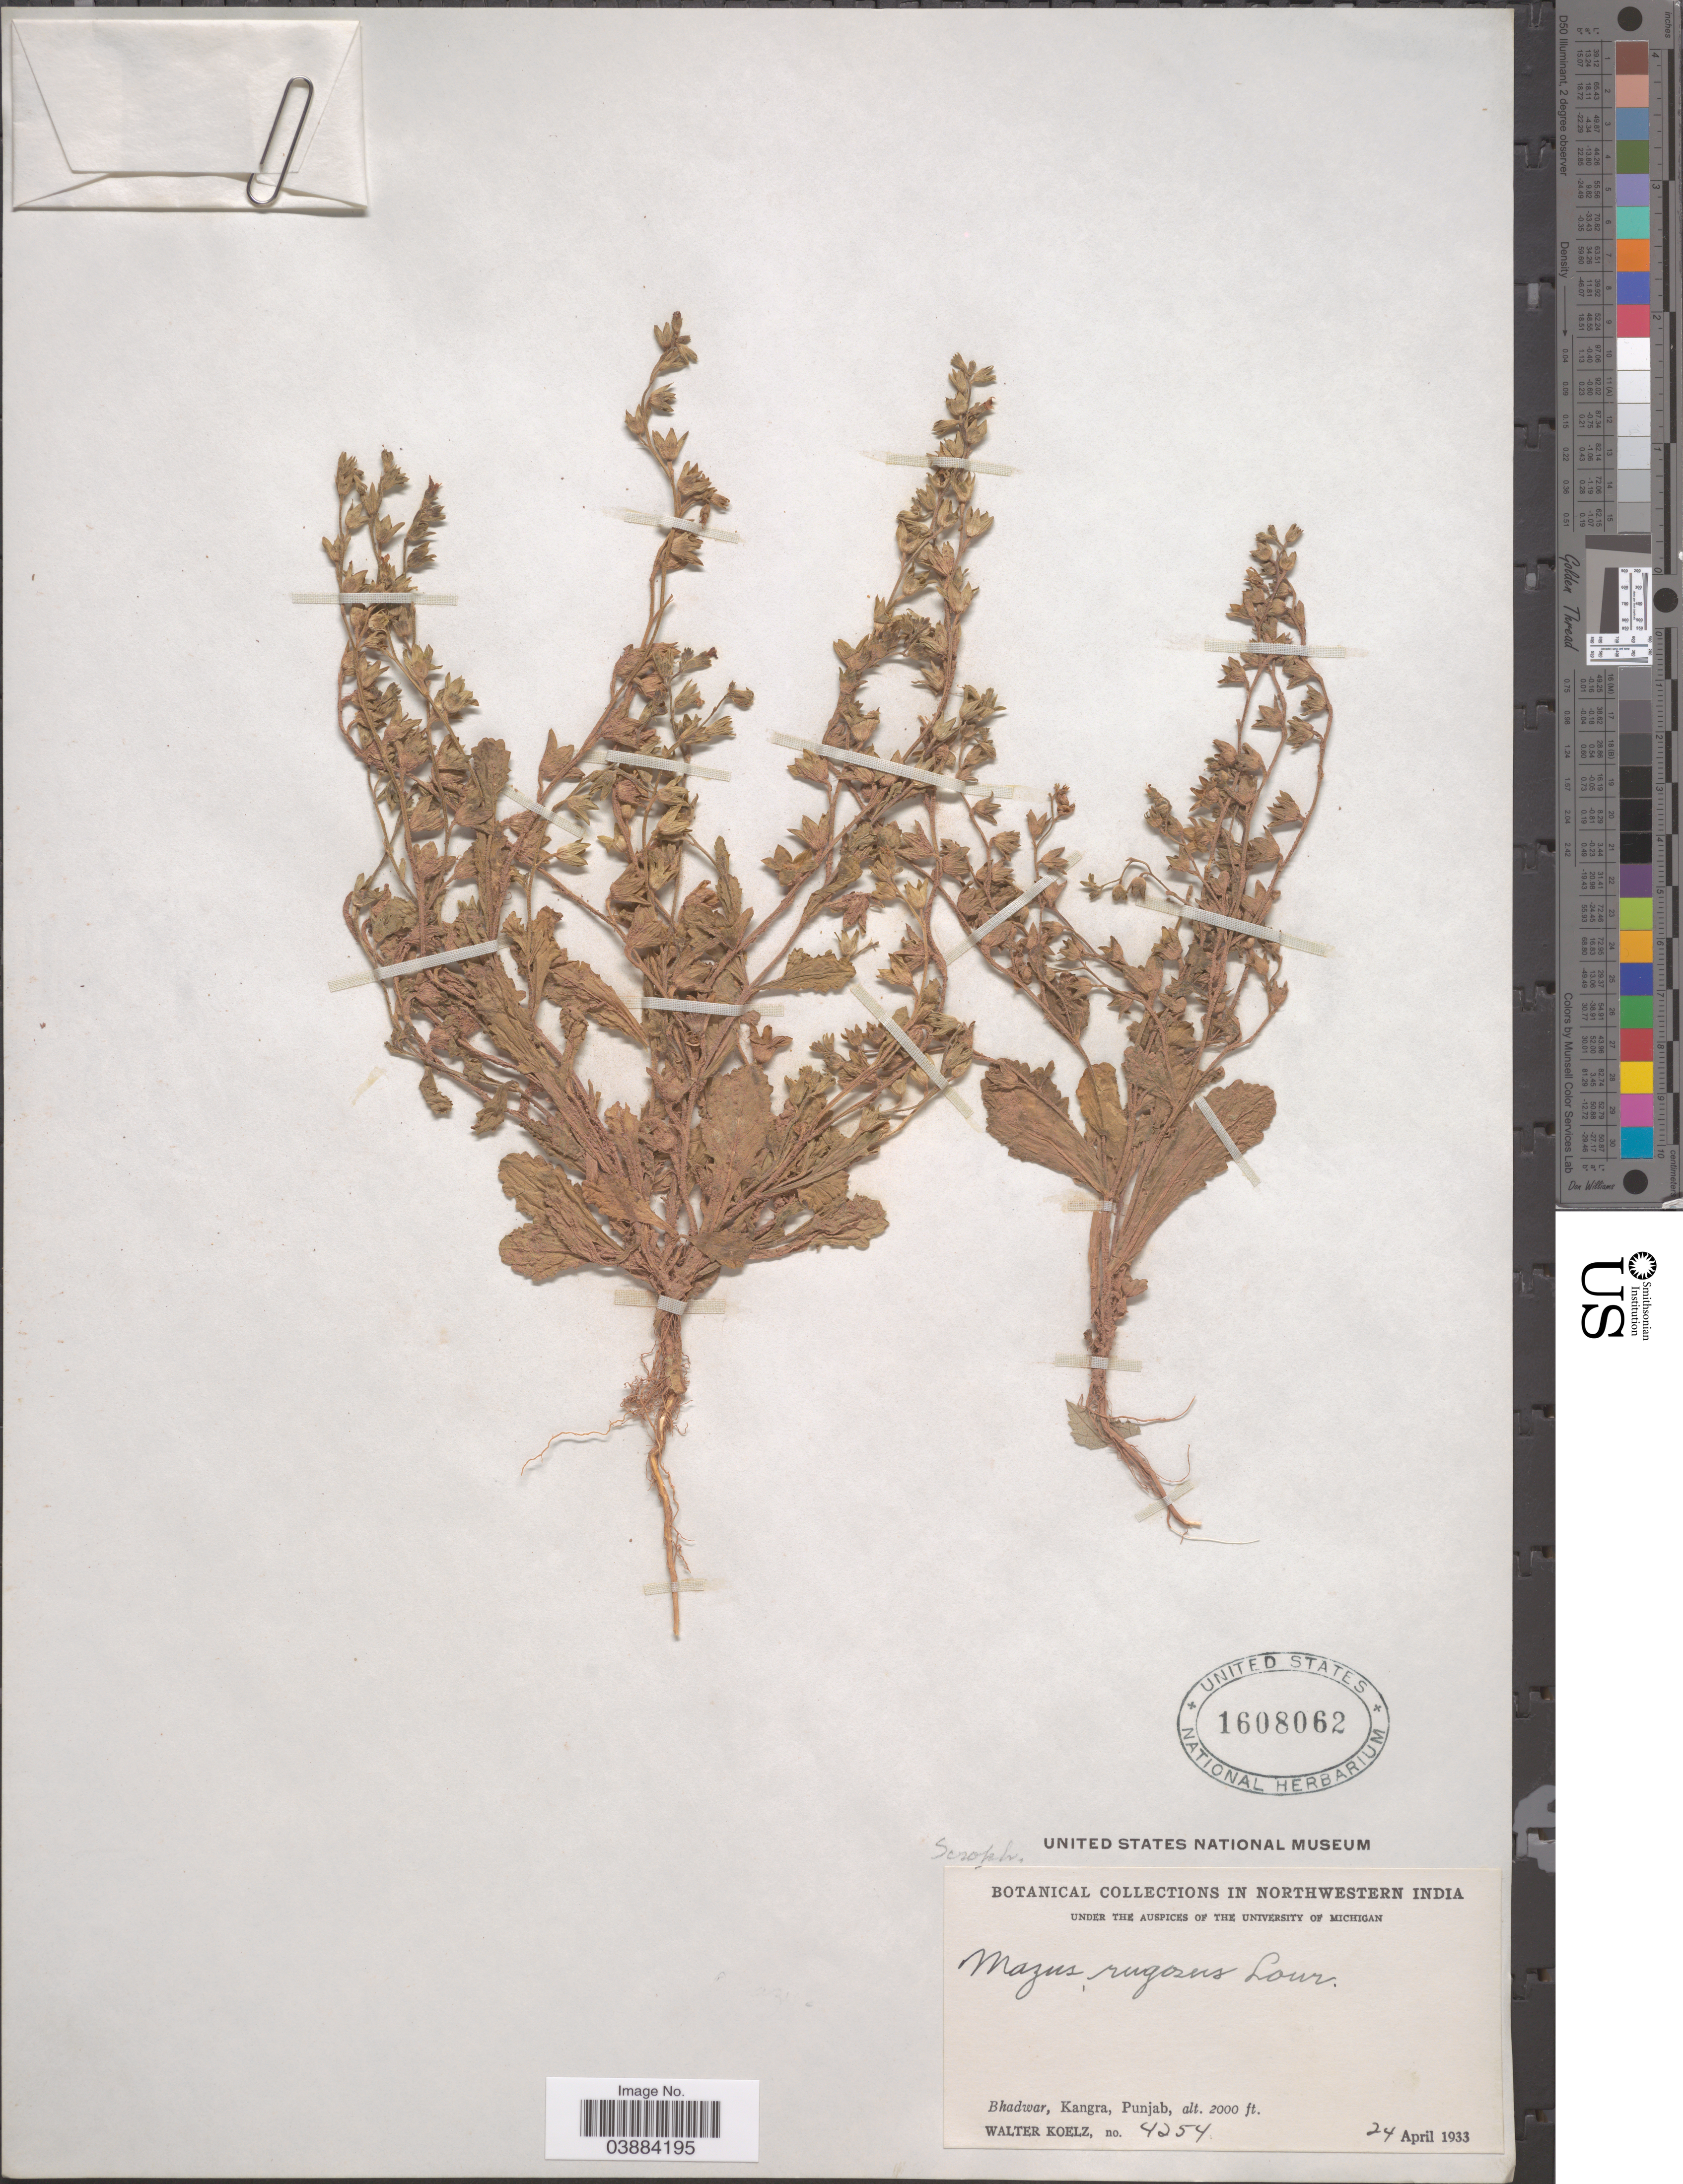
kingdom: Plantae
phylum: Tracheophyta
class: Magnoliopsida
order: Lamiales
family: Mazaceae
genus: Mazus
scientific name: Mazus pumilus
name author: (Burm. f.) Steenis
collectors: W. N. Koelz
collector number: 4254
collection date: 1933-04-24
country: India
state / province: Punjab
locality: Northwestern India. Bhadwar, Kangra.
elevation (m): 610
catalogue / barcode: US 1608062